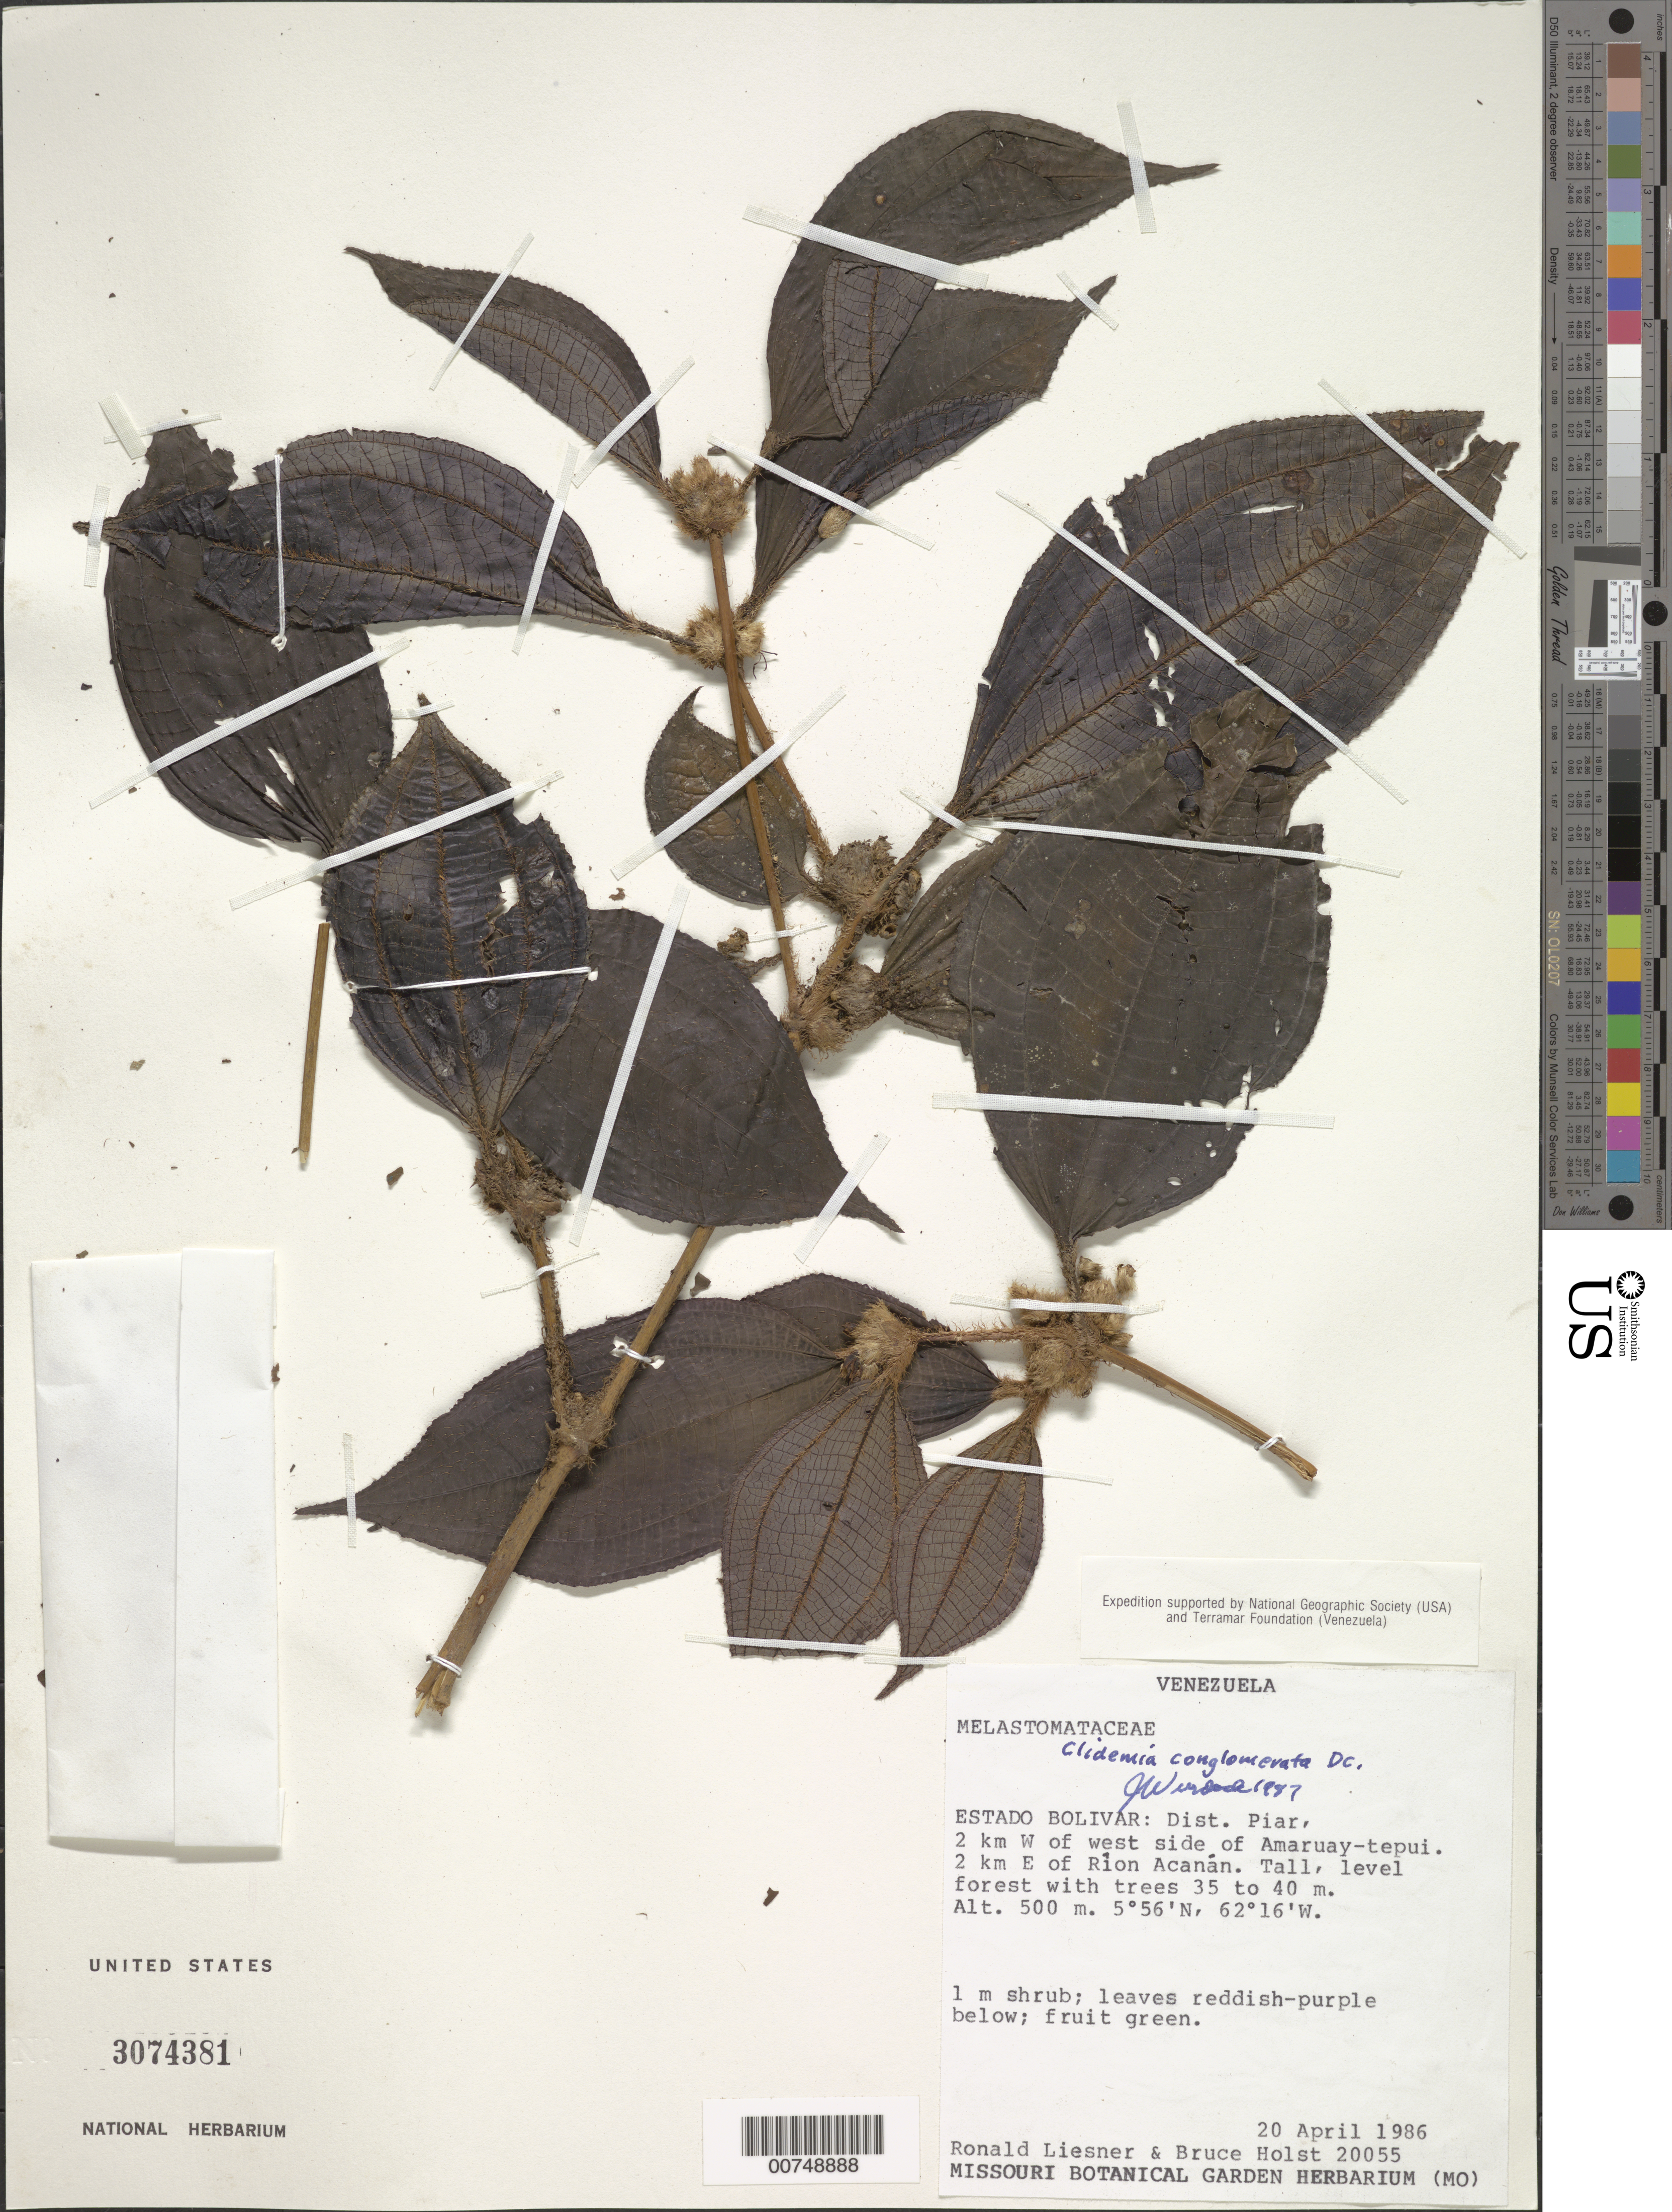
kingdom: Plantae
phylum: Tracheophyta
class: Magnoliopsida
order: Myrtales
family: Melastomataceae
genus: Clidemia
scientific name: Clidemia conglomerata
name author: DC.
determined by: Wurdack, John J., (US), US (UNITED STATES)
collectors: R. L. Liesner & B. Holst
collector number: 20055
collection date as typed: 20-Apr-86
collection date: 1986-04-20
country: Venezuela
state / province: Bolívar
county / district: Piar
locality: Amaruay-tepuí, 2 km W of west side; 2 km E of Ríon Acanan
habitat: Tall, level forest with trees 35 to 40m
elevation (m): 500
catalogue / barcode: US 3074381